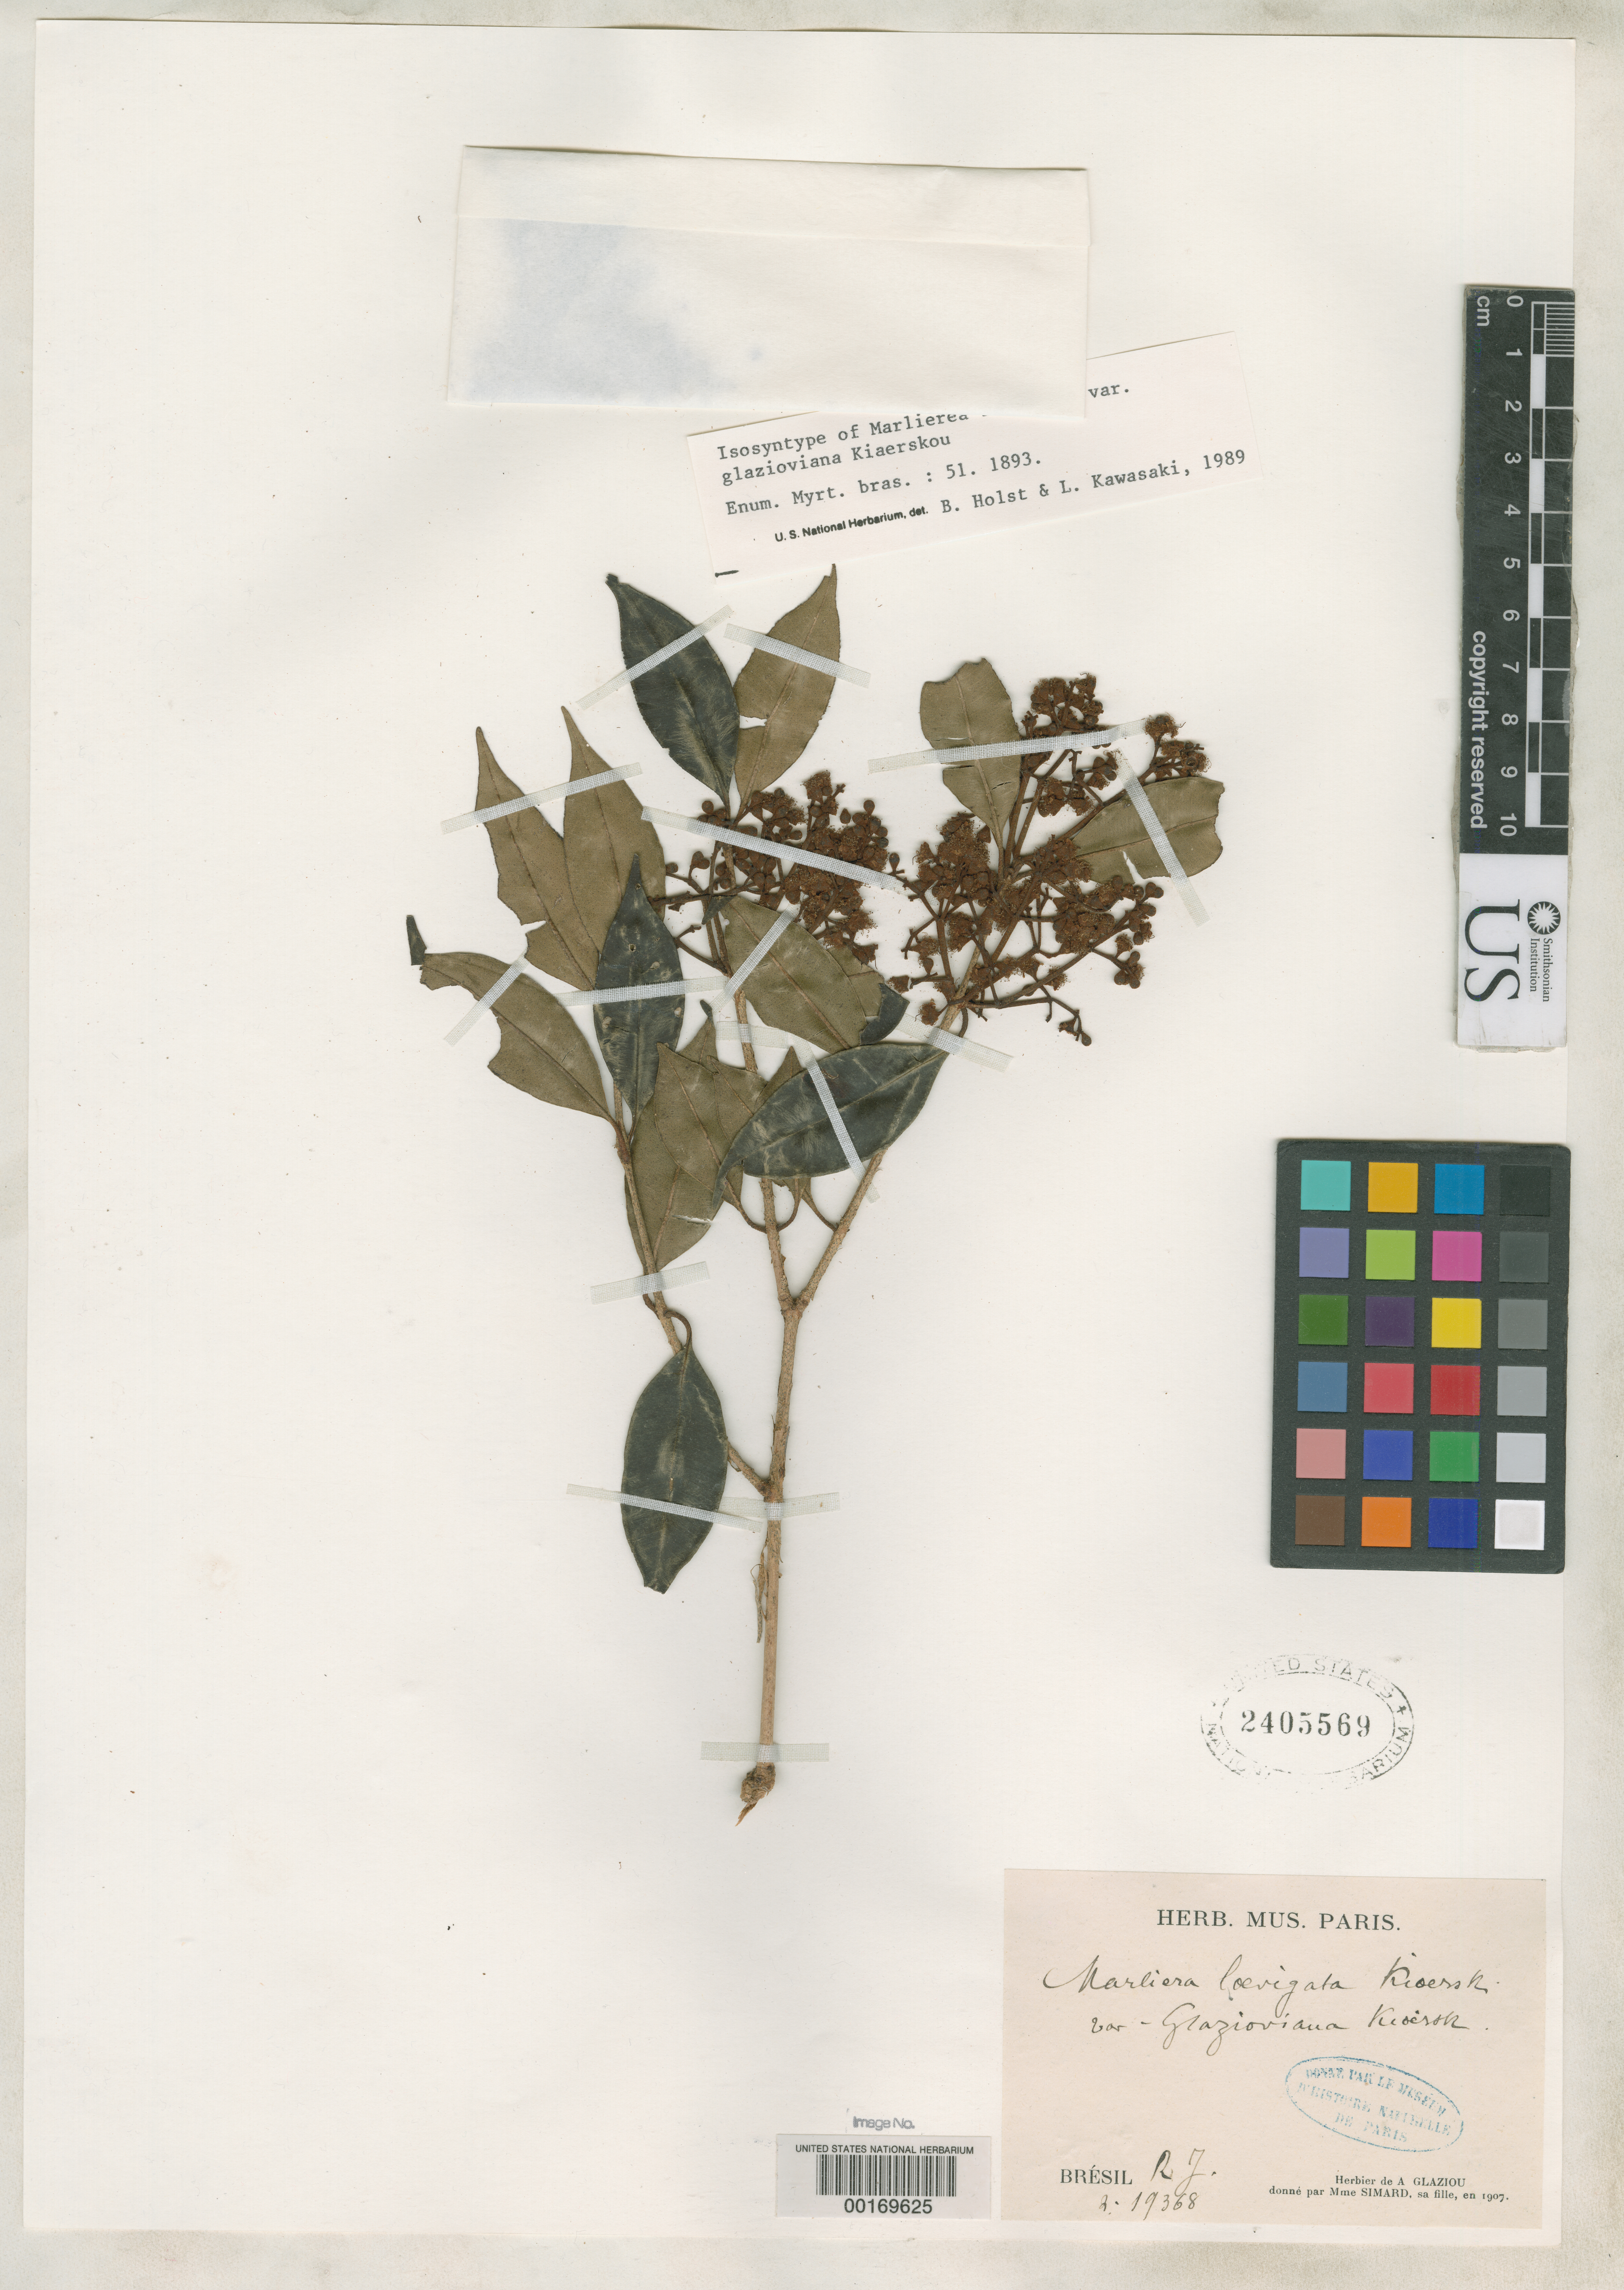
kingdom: Plantae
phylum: Tracheophyta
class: Magnoliopsida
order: Myrtales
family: Myrtaceae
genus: Marlierea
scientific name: Marlierea laevigata var. glazioviana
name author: Kiaersk.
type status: Isosyntype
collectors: A. F. M. Glaziou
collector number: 19368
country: Brazil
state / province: Rio de Janeiro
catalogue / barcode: US 2405569